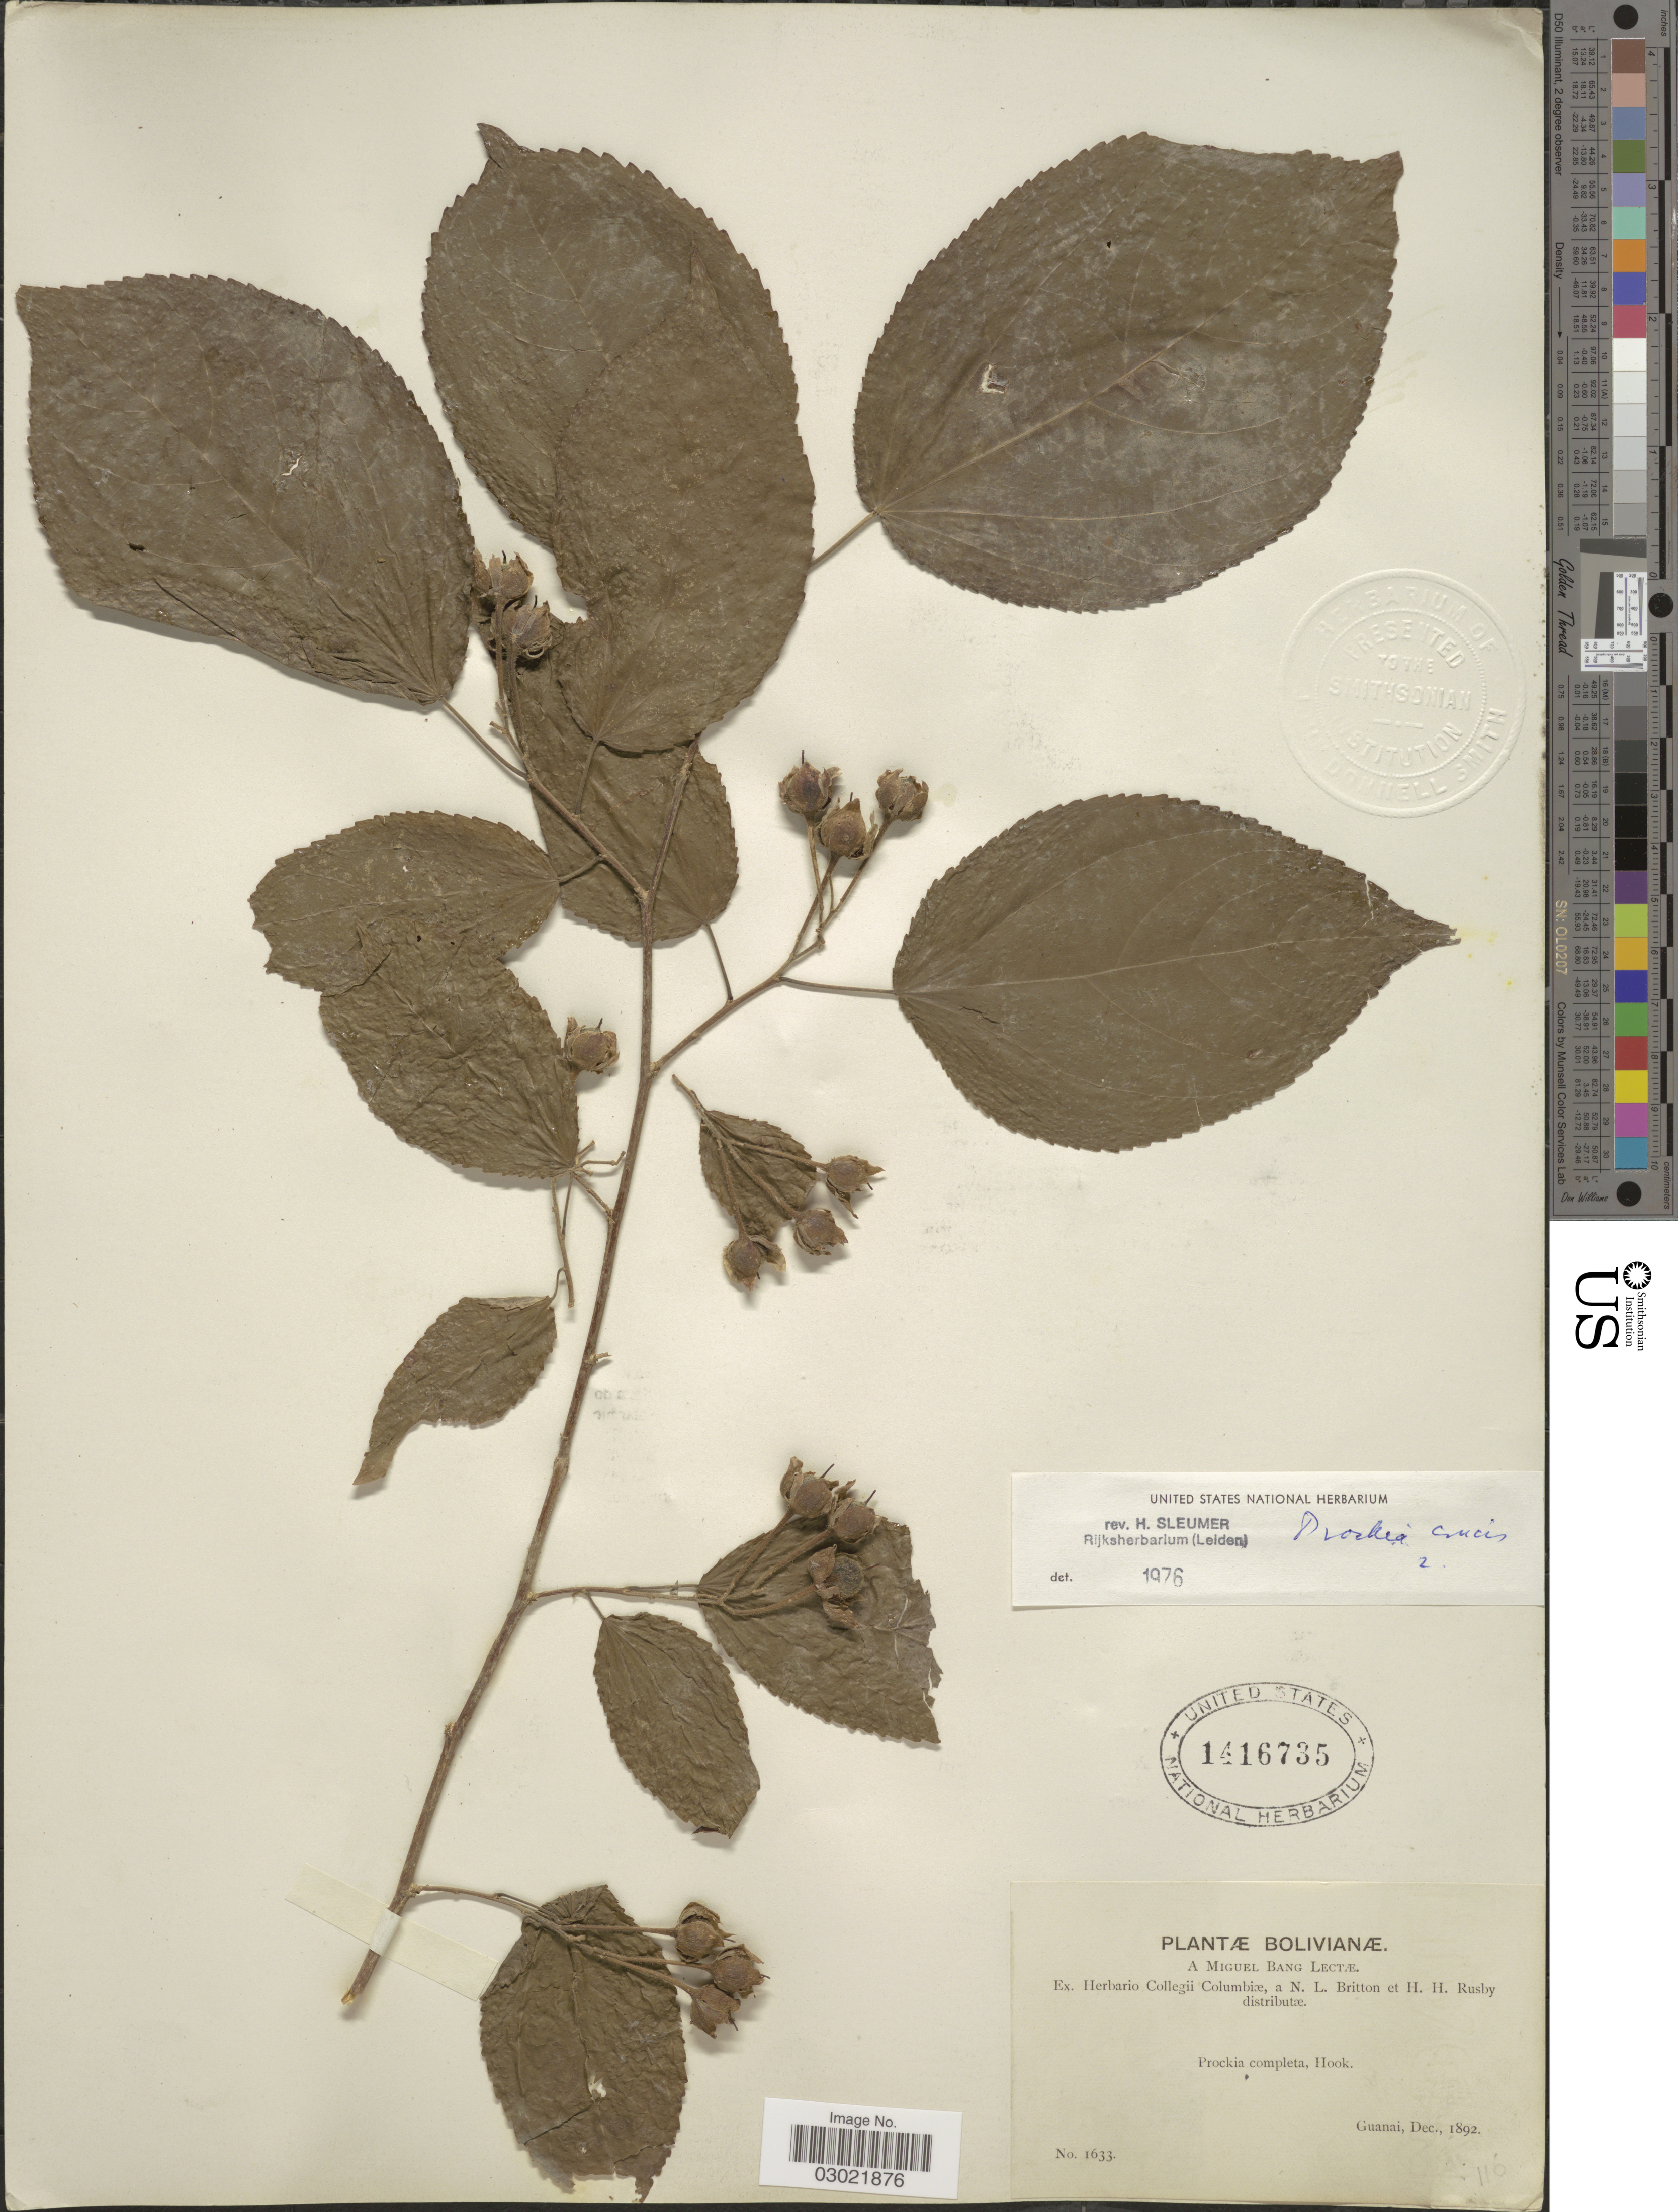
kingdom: Plantae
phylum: Tracheophyta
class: Magnoliopsida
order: Malpighiales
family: Salicaceae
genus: Prockia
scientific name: Prockia crucis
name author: P. Browne ex L.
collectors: M. Bang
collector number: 1633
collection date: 1892-12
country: Bolivia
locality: Guanai.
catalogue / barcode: US 1416735